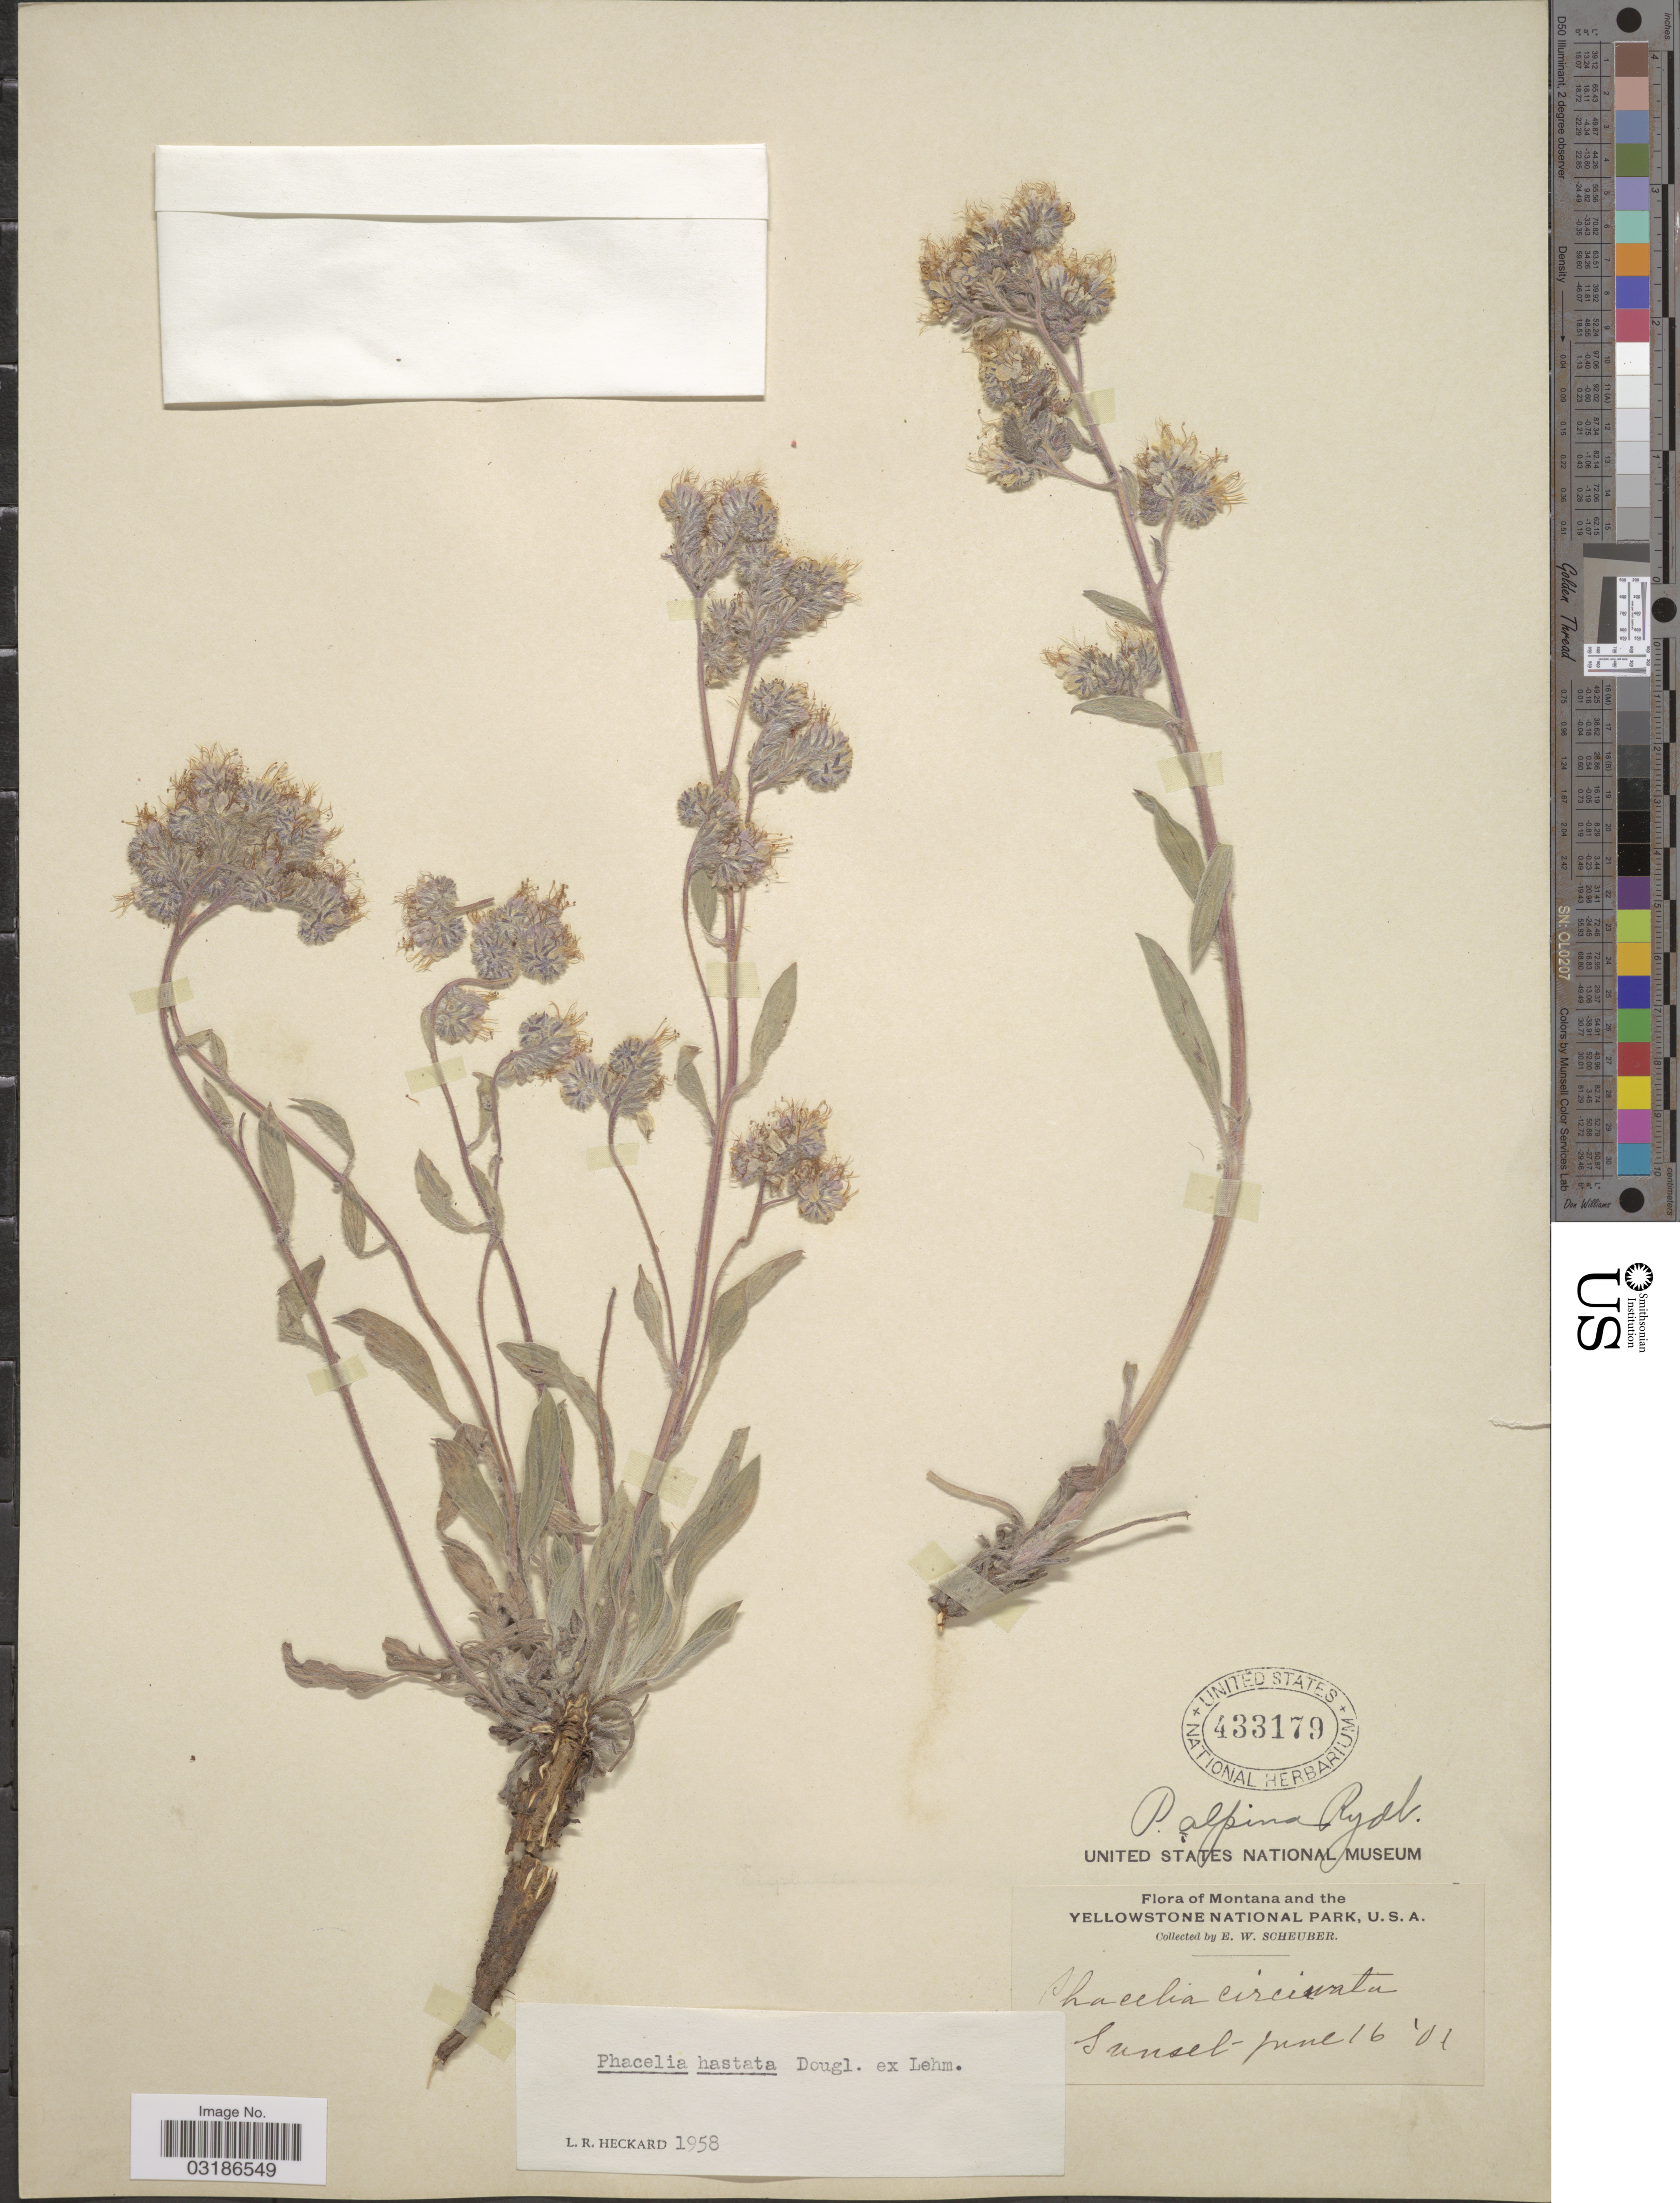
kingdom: Plantae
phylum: Tracheophyta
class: Magnoliopsida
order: Boraginales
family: Hydrophyllaceae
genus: Phacelia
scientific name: Phacelia hastata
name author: Douglas ex Lehm.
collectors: E. Scheuber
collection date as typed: Transcribed d/m/y: 16/6/1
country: United States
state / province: Montana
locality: Montana and the Yellowstone National Park, Sunset.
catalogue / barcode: US 433179